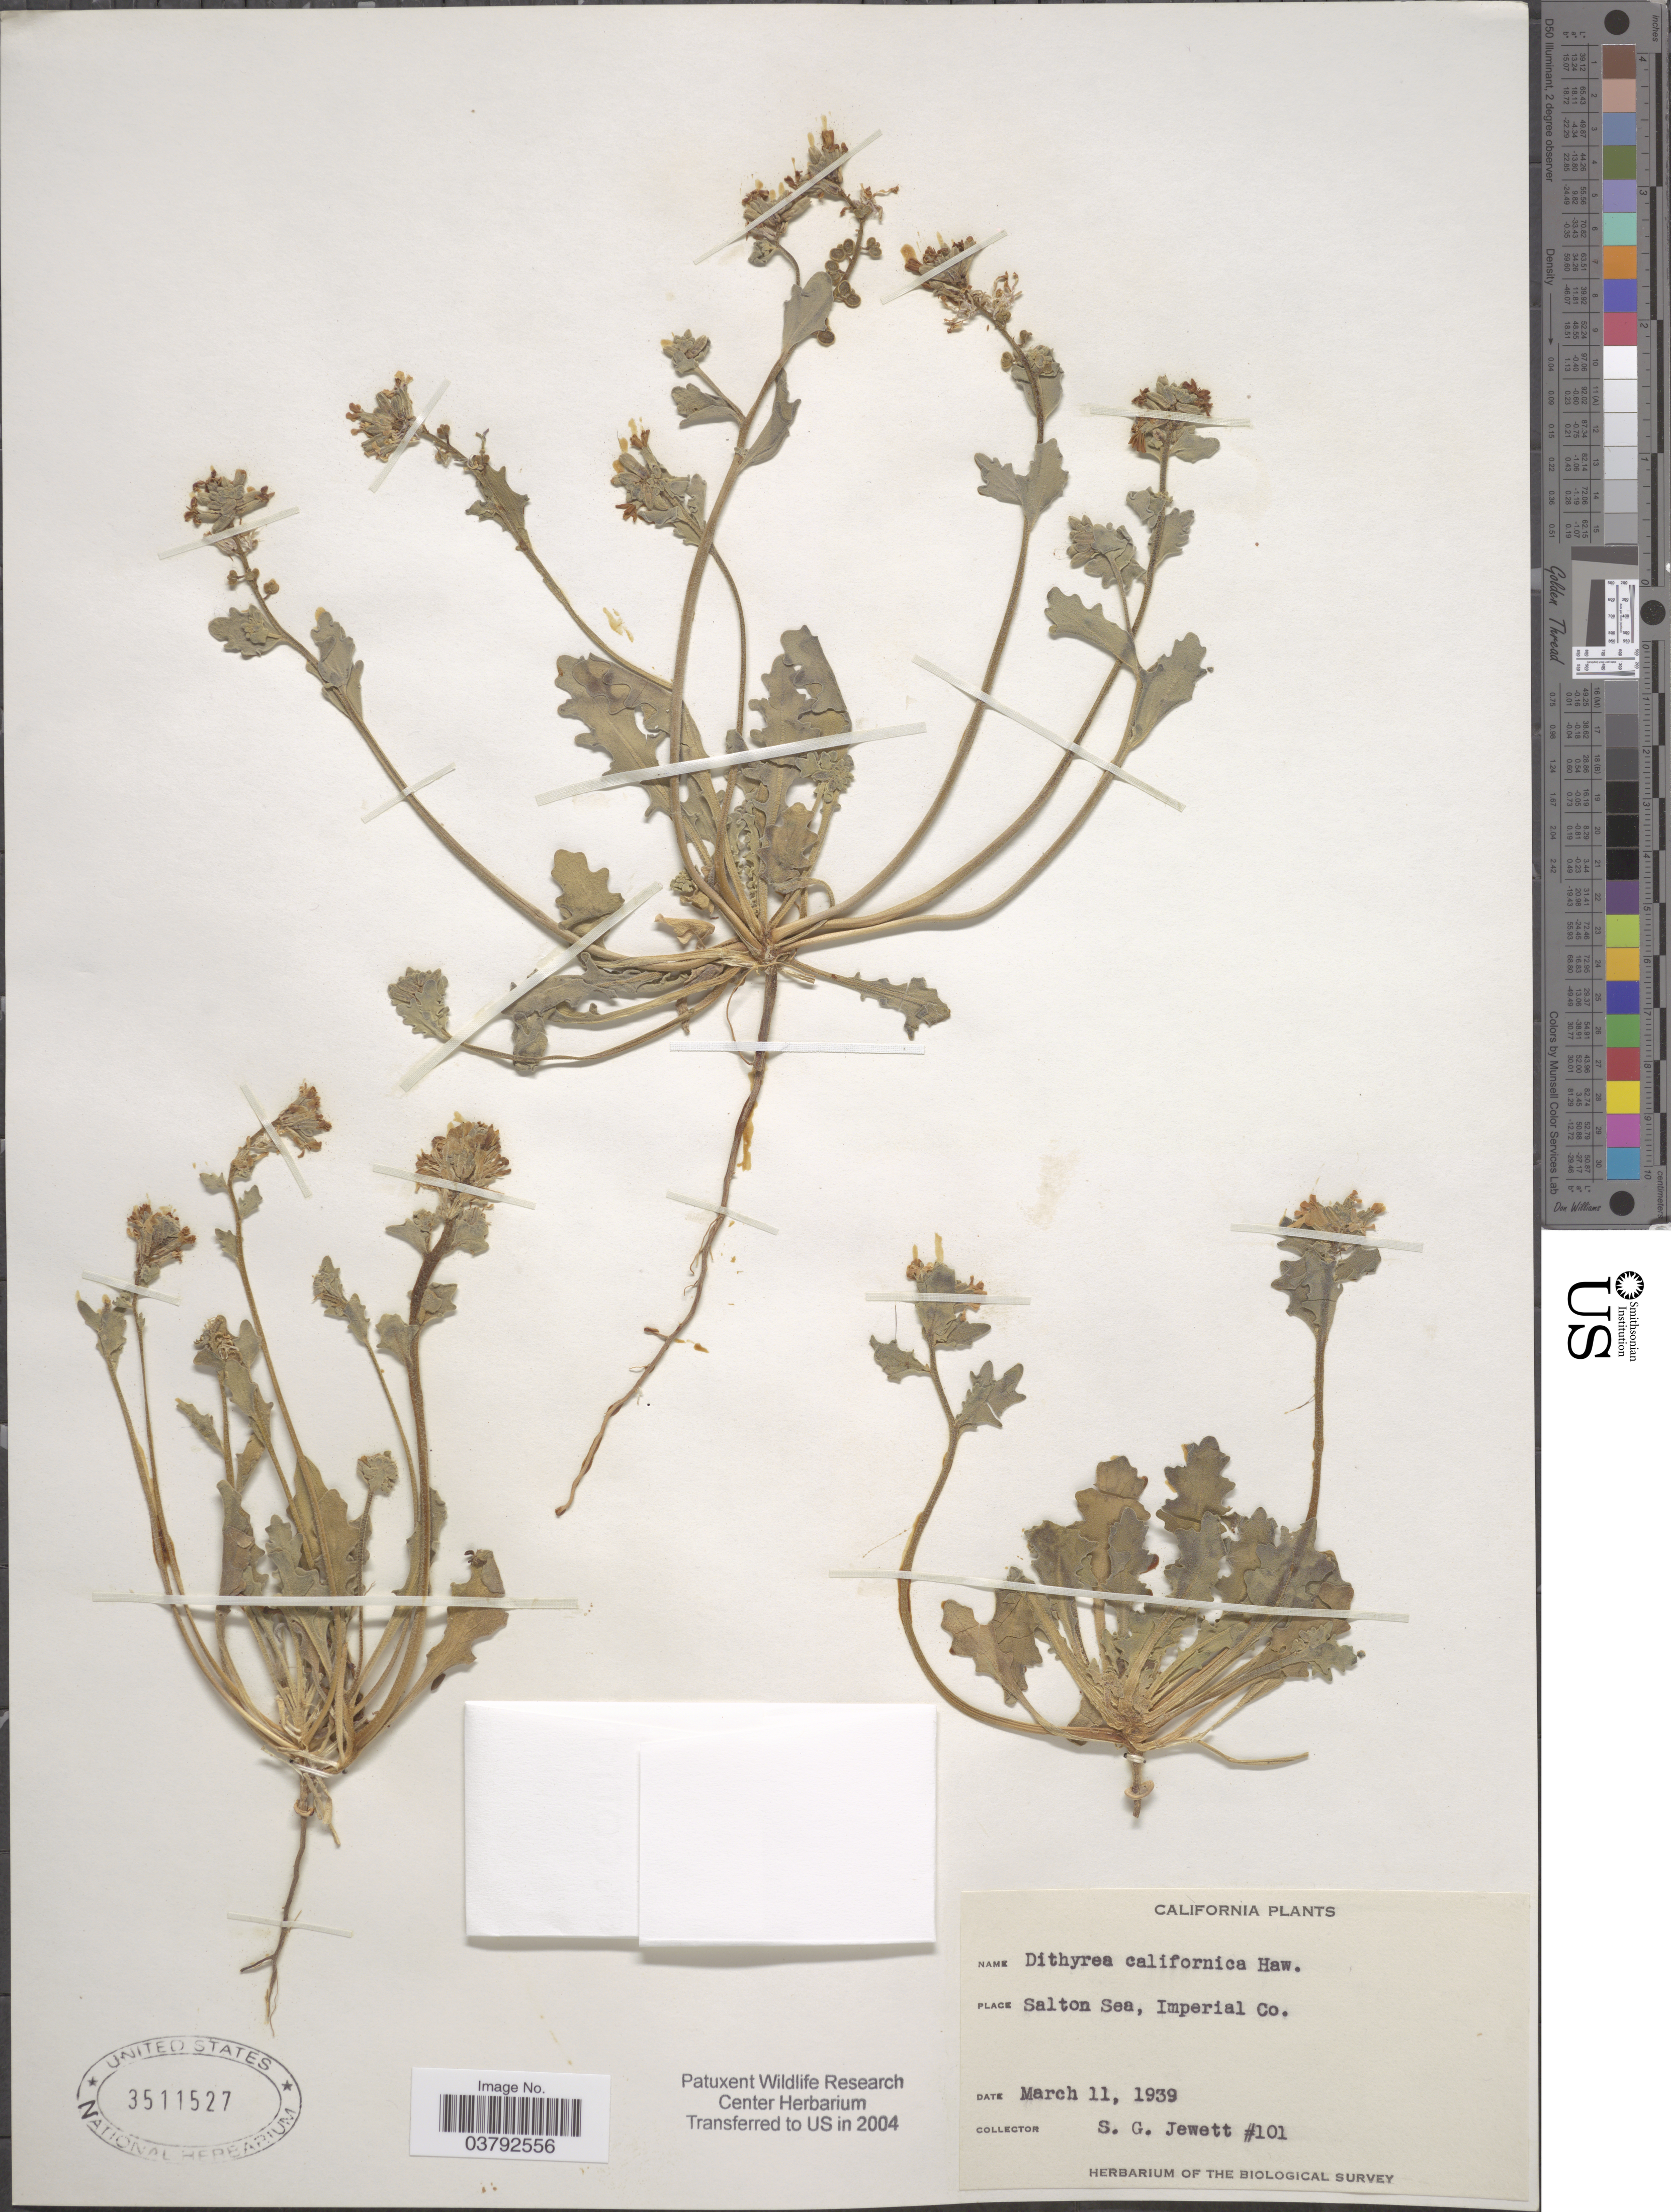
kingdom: Plantae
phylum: Tracheophyta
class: Magnoliopsida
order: Brassicales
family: Brassicaceae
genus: Dithyrea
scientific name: Dithyrea californica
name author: Harv.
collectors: S. Jewett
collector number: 101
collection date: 1939-03-11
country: United States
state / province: California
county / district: Imperial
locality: Salton Sea, Imperial Co.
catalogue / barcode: US 3511527